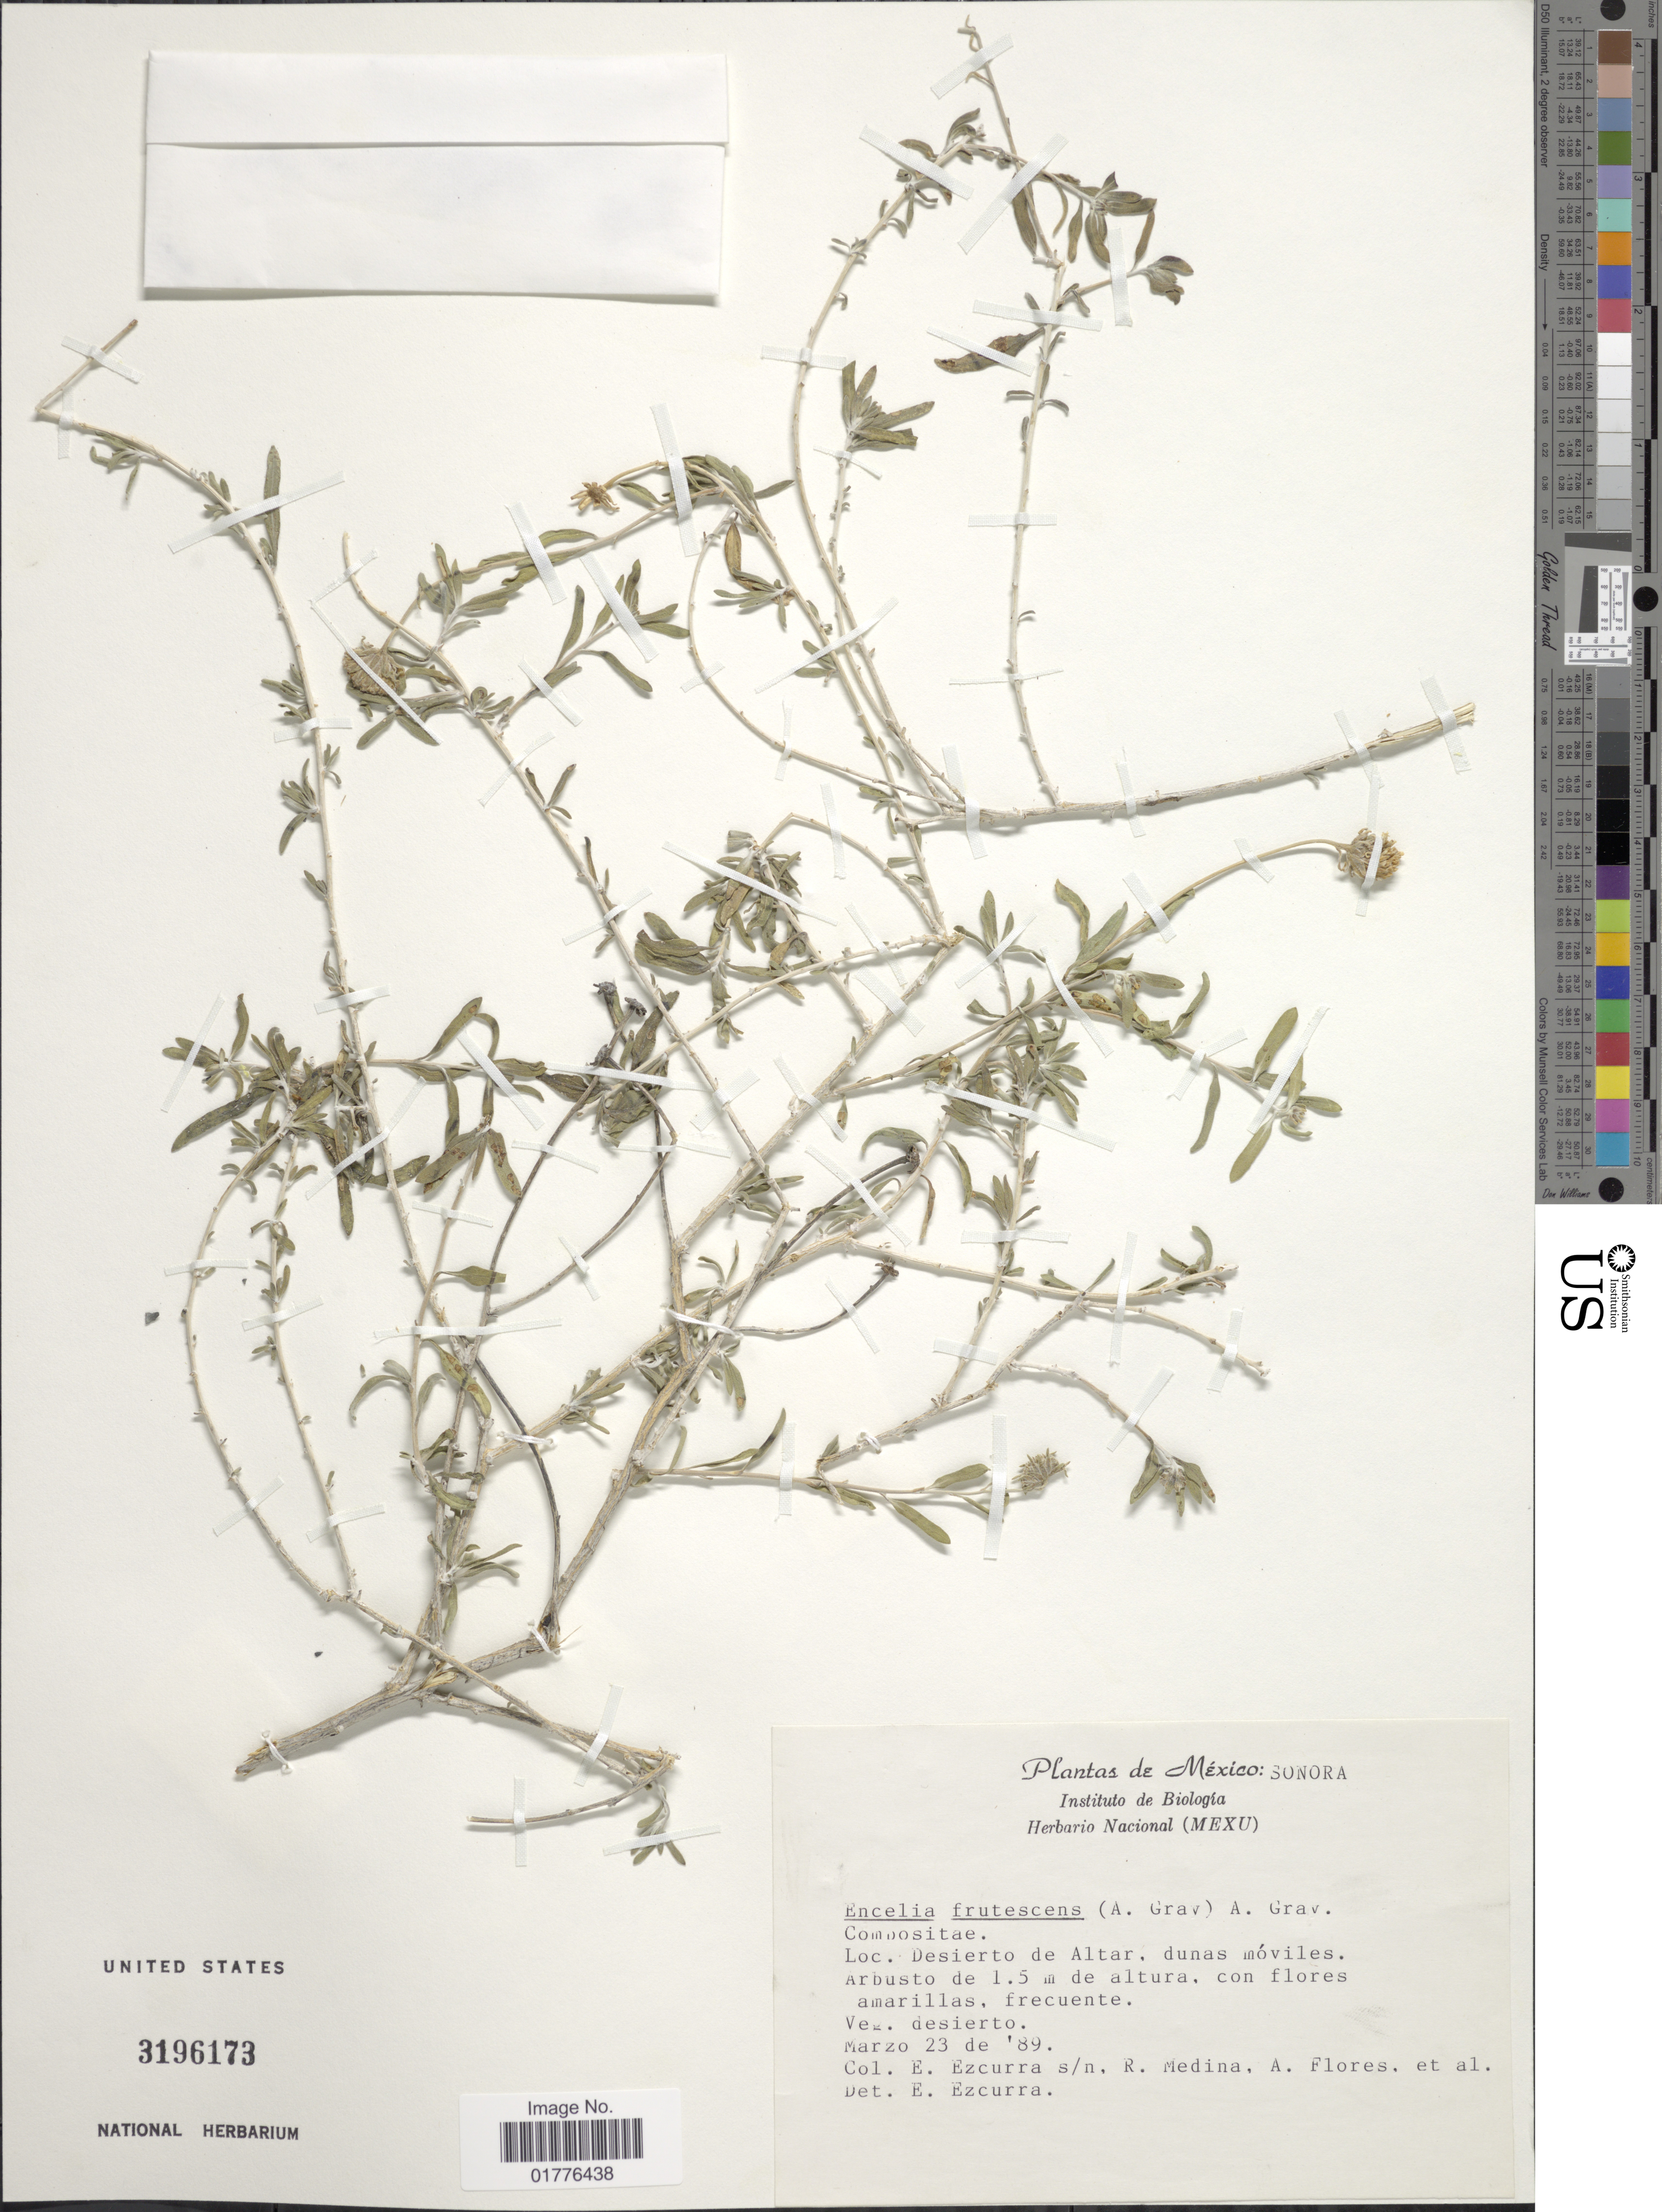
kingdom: Plantae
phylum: Tracheophyta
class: Magnoliopsida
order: Asterales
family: Asteraceae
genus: Encelia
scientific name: Encelia frutescens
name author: (A. Gray) A. Gray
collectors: E. Ezcurra, R. Medina, A. Flores & et al.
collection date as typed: Transcribed d/m/y: 23/3/89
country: Mexico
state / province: Sonora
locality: Desierto de Altar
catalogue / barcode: US 3196173